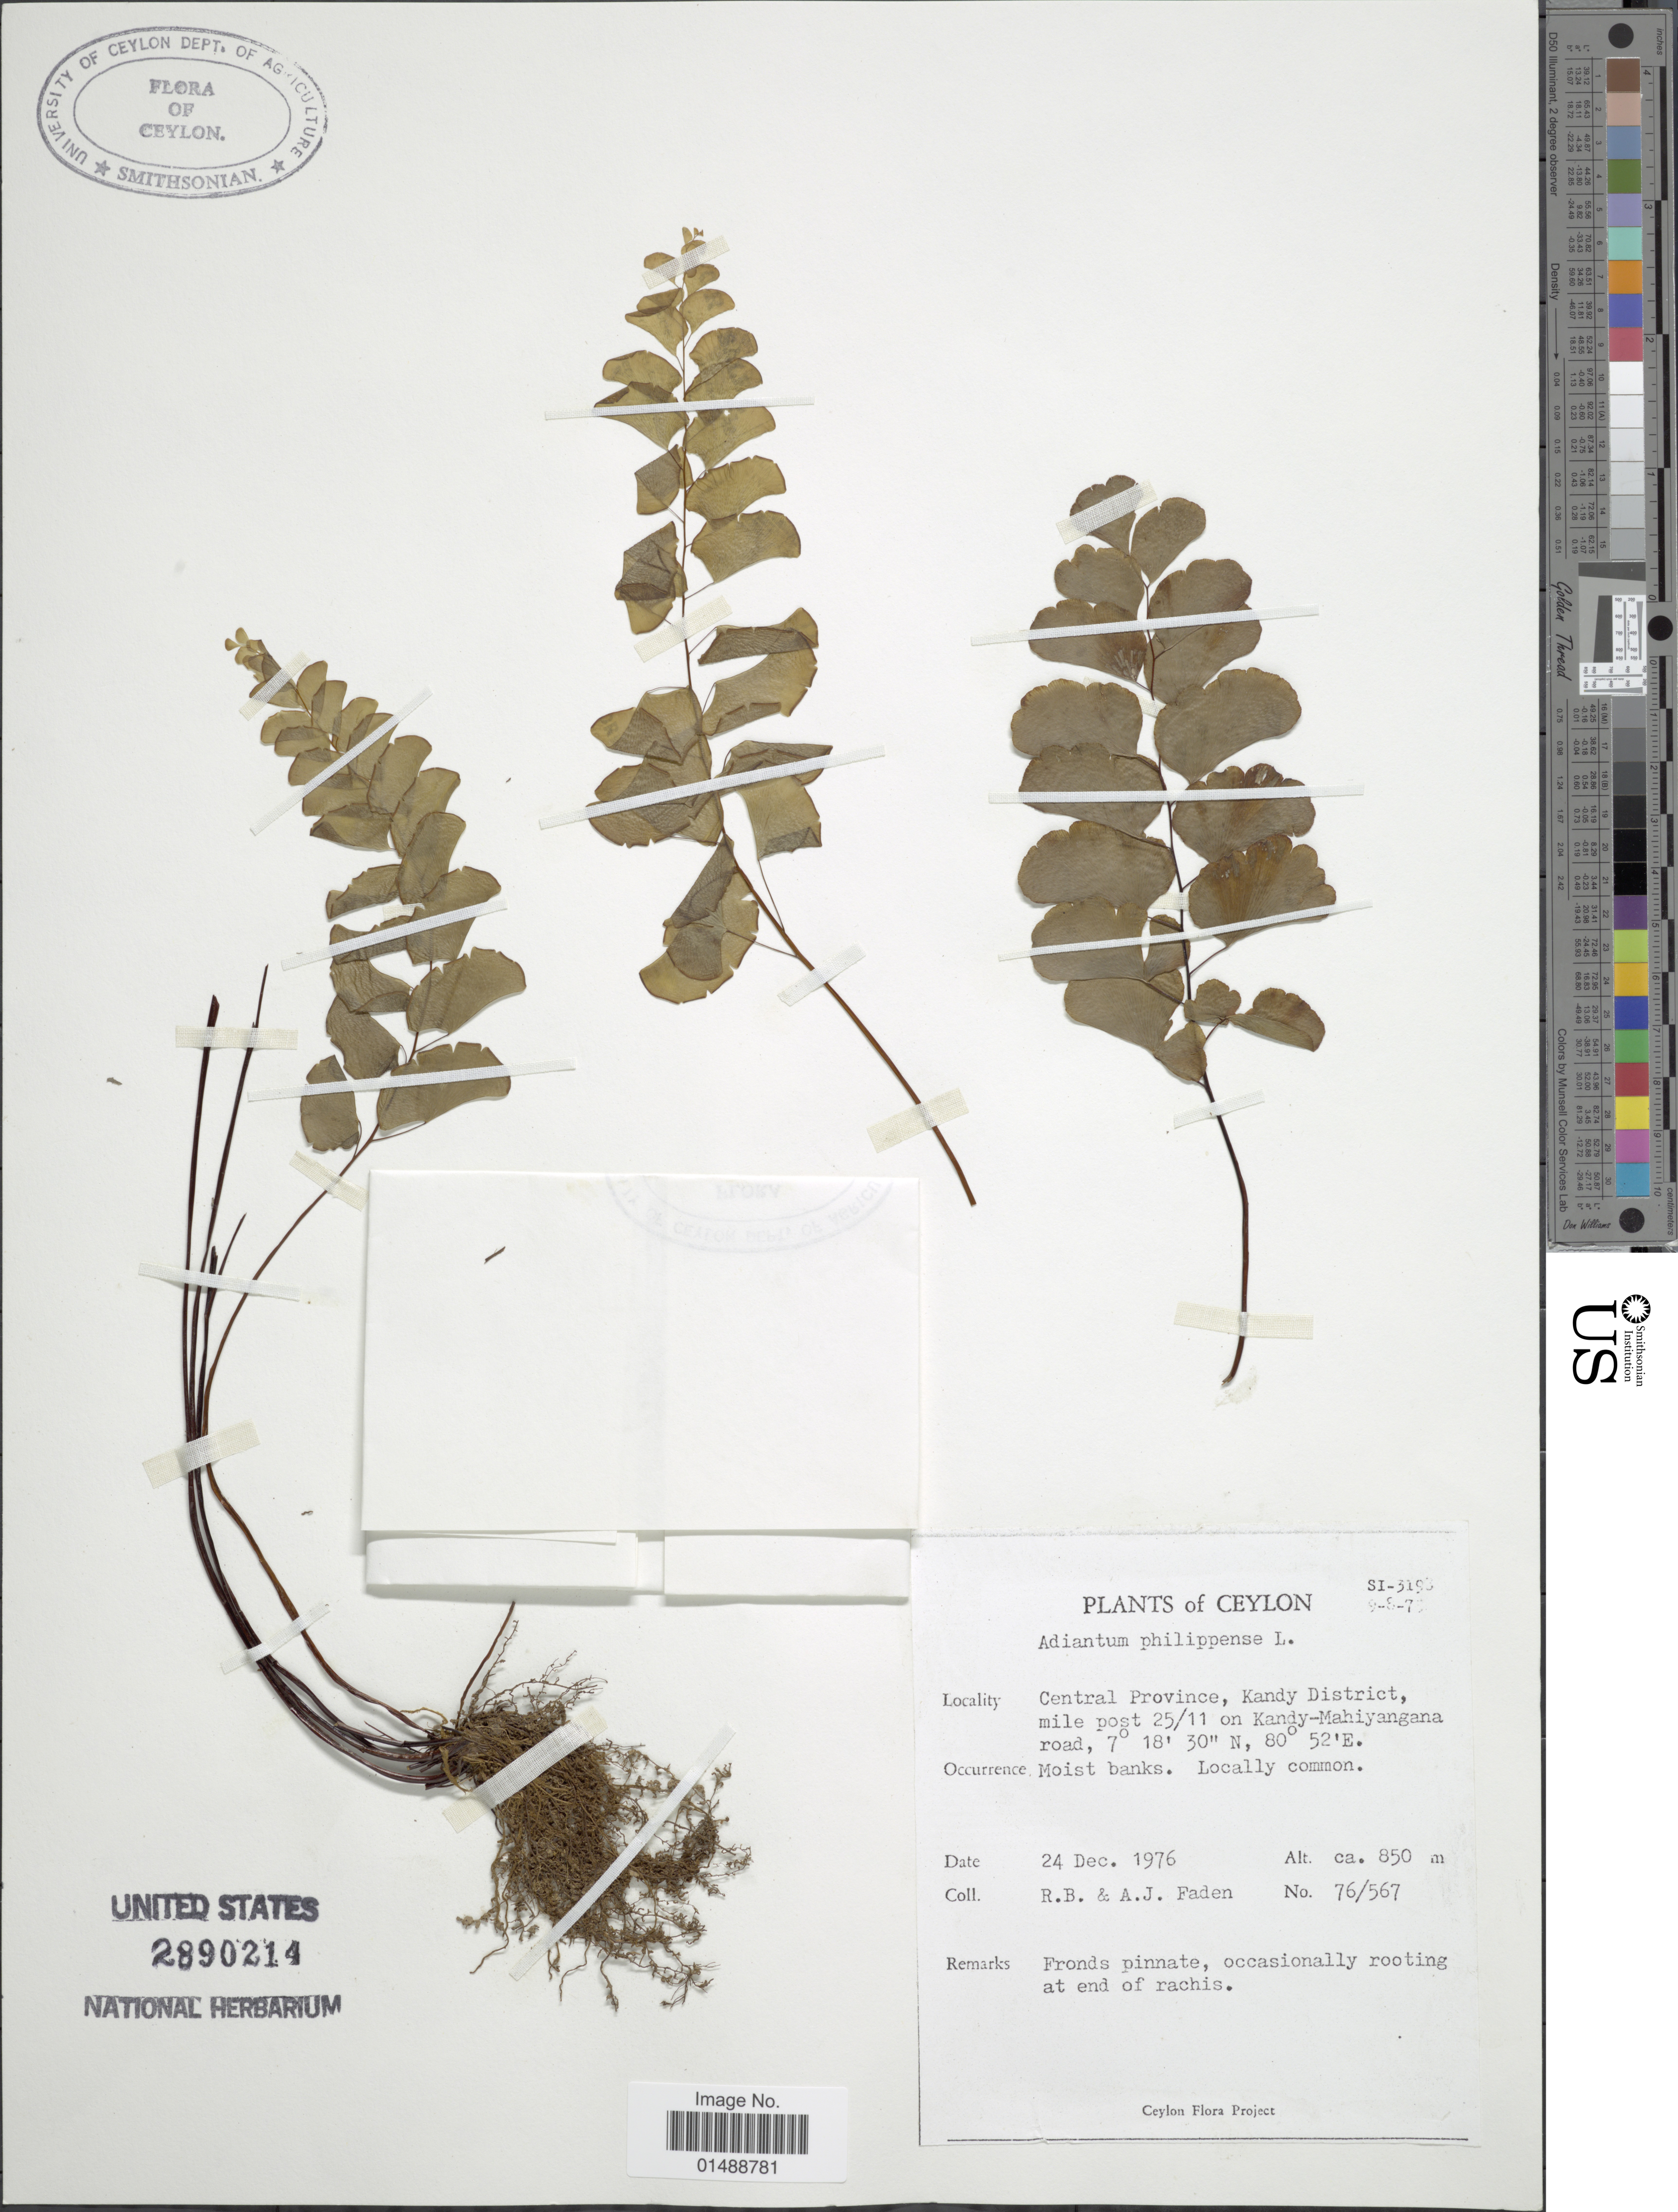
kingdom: Plantae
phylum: Tracheophyta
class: Polypodiopsida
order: Polypodiales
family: Pteridaceae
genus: Adiantum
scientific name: Adiantum philippense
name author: L.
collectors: R. B. Faden & A. J. Faden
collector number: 76/567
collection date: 1976-12-24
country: Sri Lanka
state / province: Central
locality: Ceylon, Central Province, Kandy District, mile post 25/11 on Kandy- Mahiyangana road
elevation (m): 850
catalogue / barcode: US 2890214